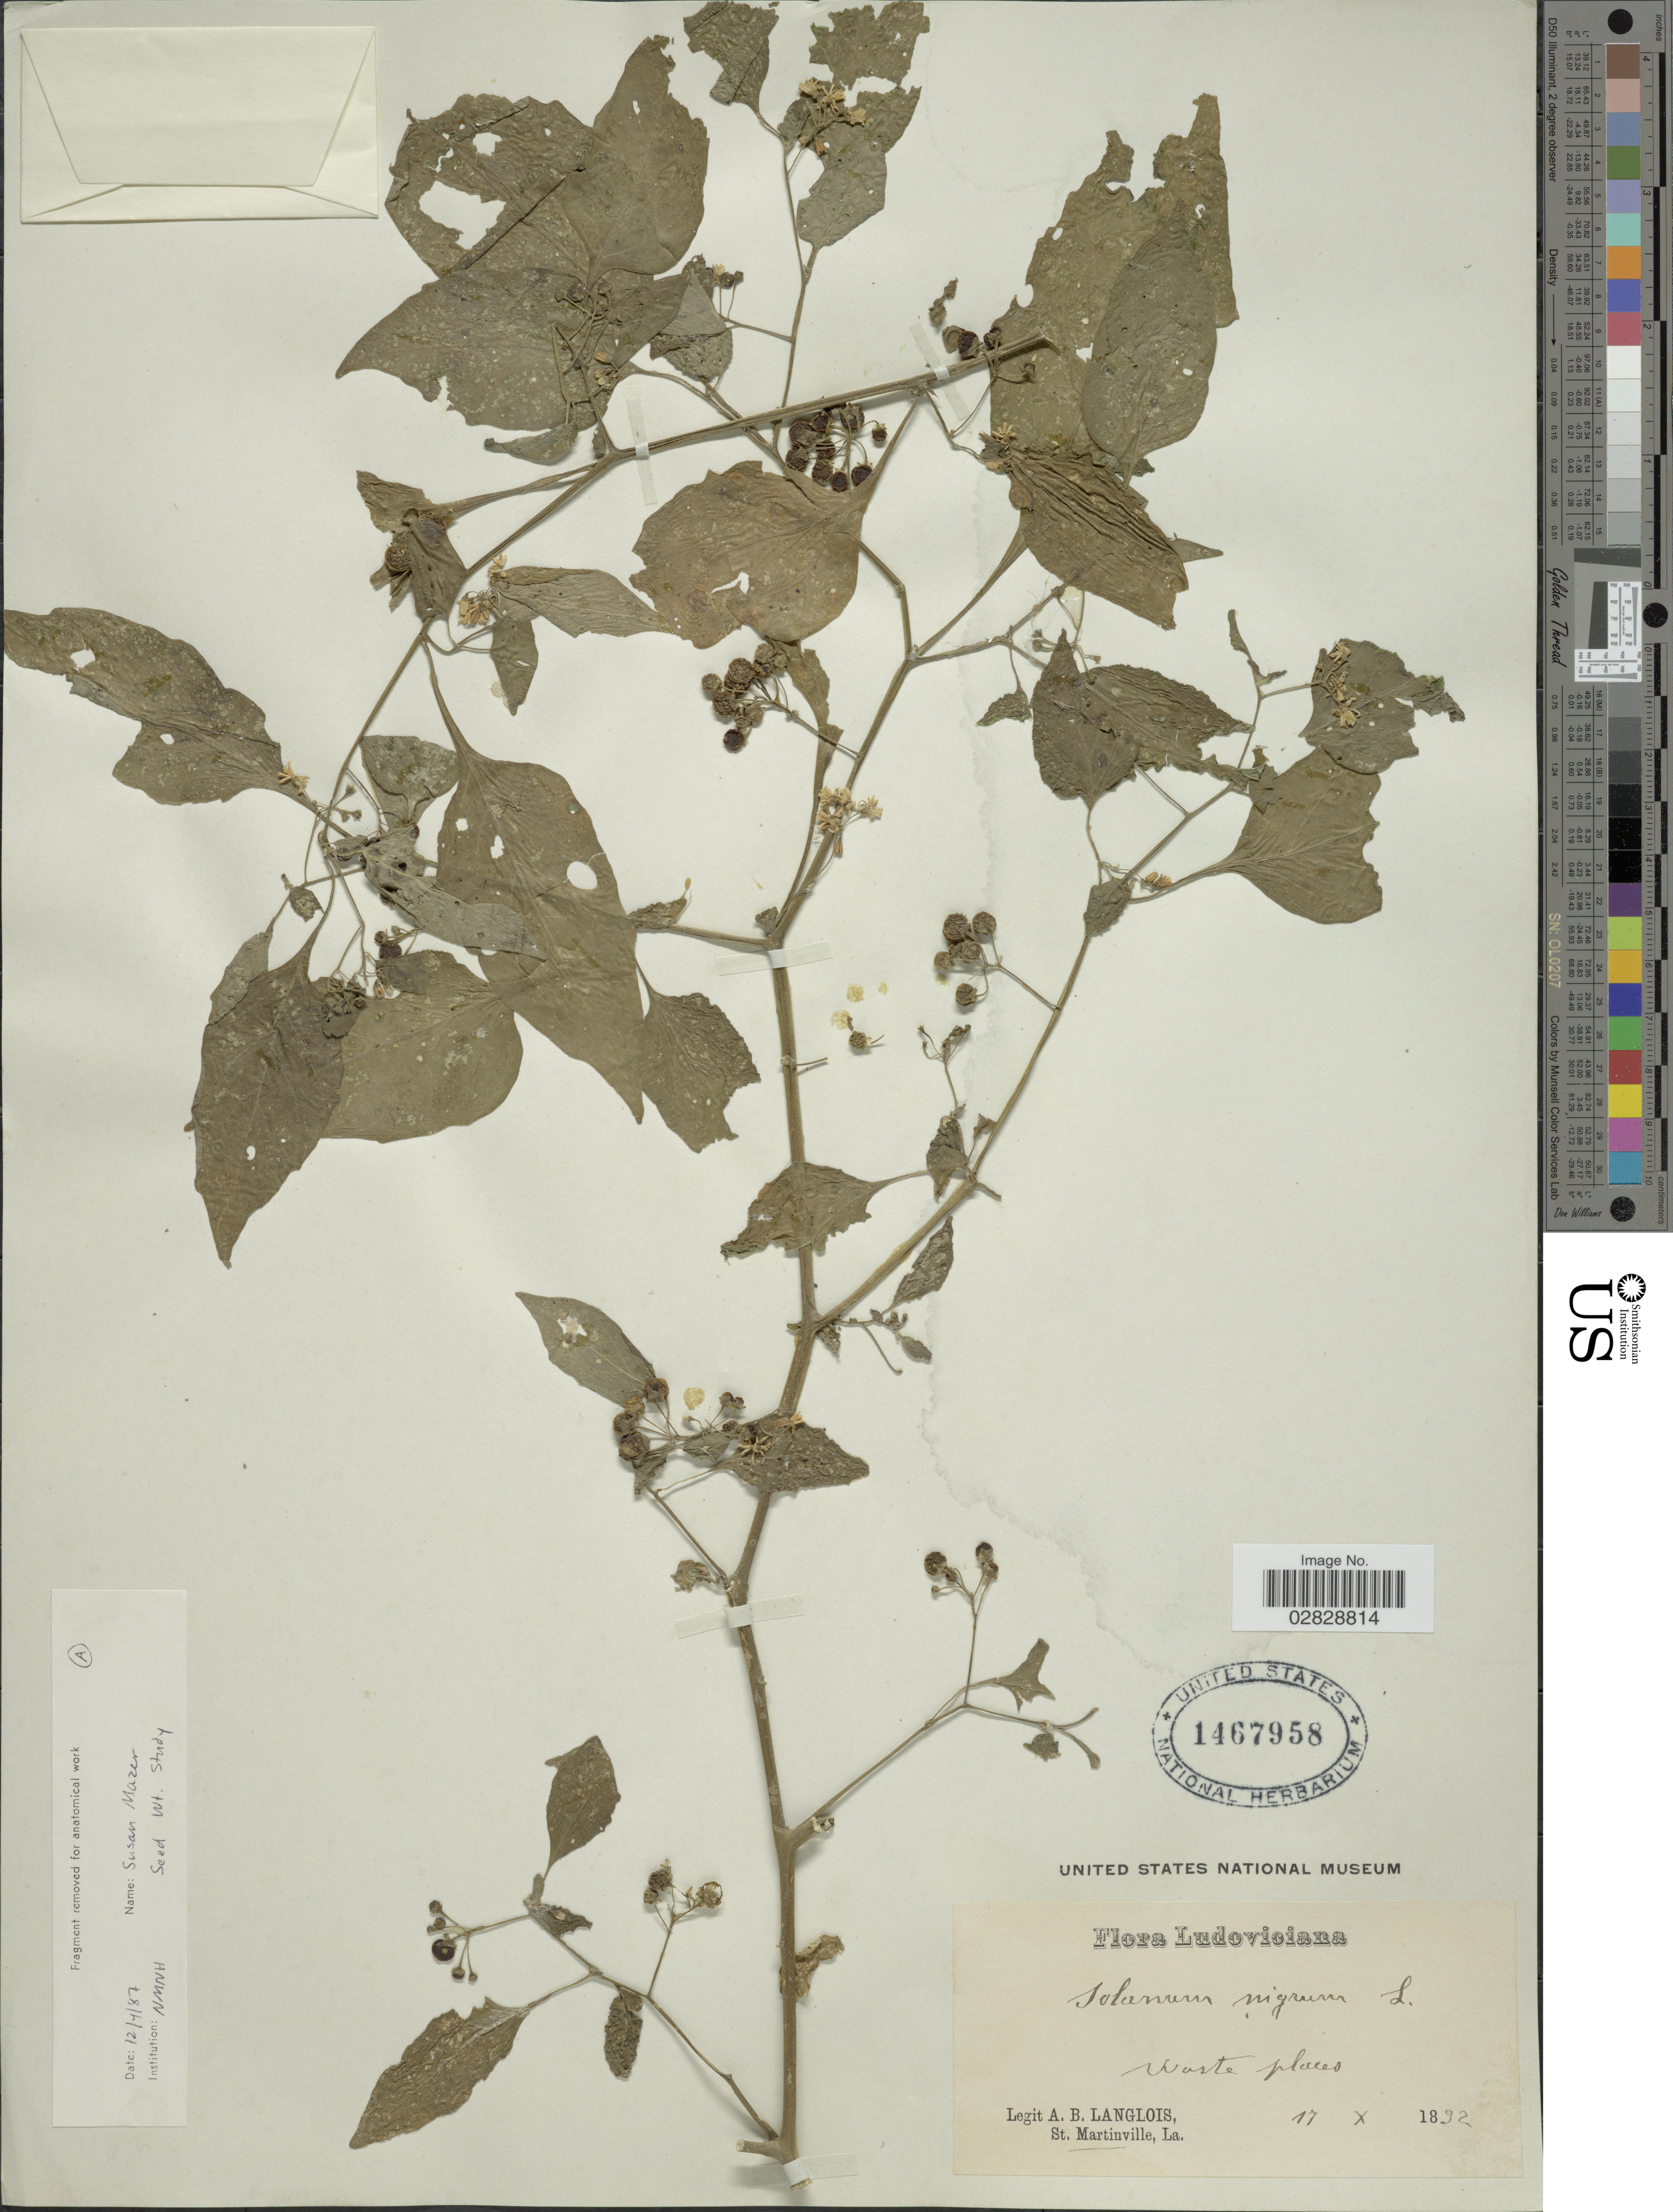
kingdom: Plantae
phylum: Tracheophyta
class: Magnoliopsida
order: Solanales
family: Solanaceae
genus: Solanum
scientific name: Solanum nigrescens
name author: M. Martens & Galeotti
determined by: Knapp, S. D.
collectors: A. Langlois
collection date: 1892-10-17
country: United States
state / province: Louisiana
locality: Ludoviciana. Waste places. St. Martinville.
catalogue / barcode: US 1467958